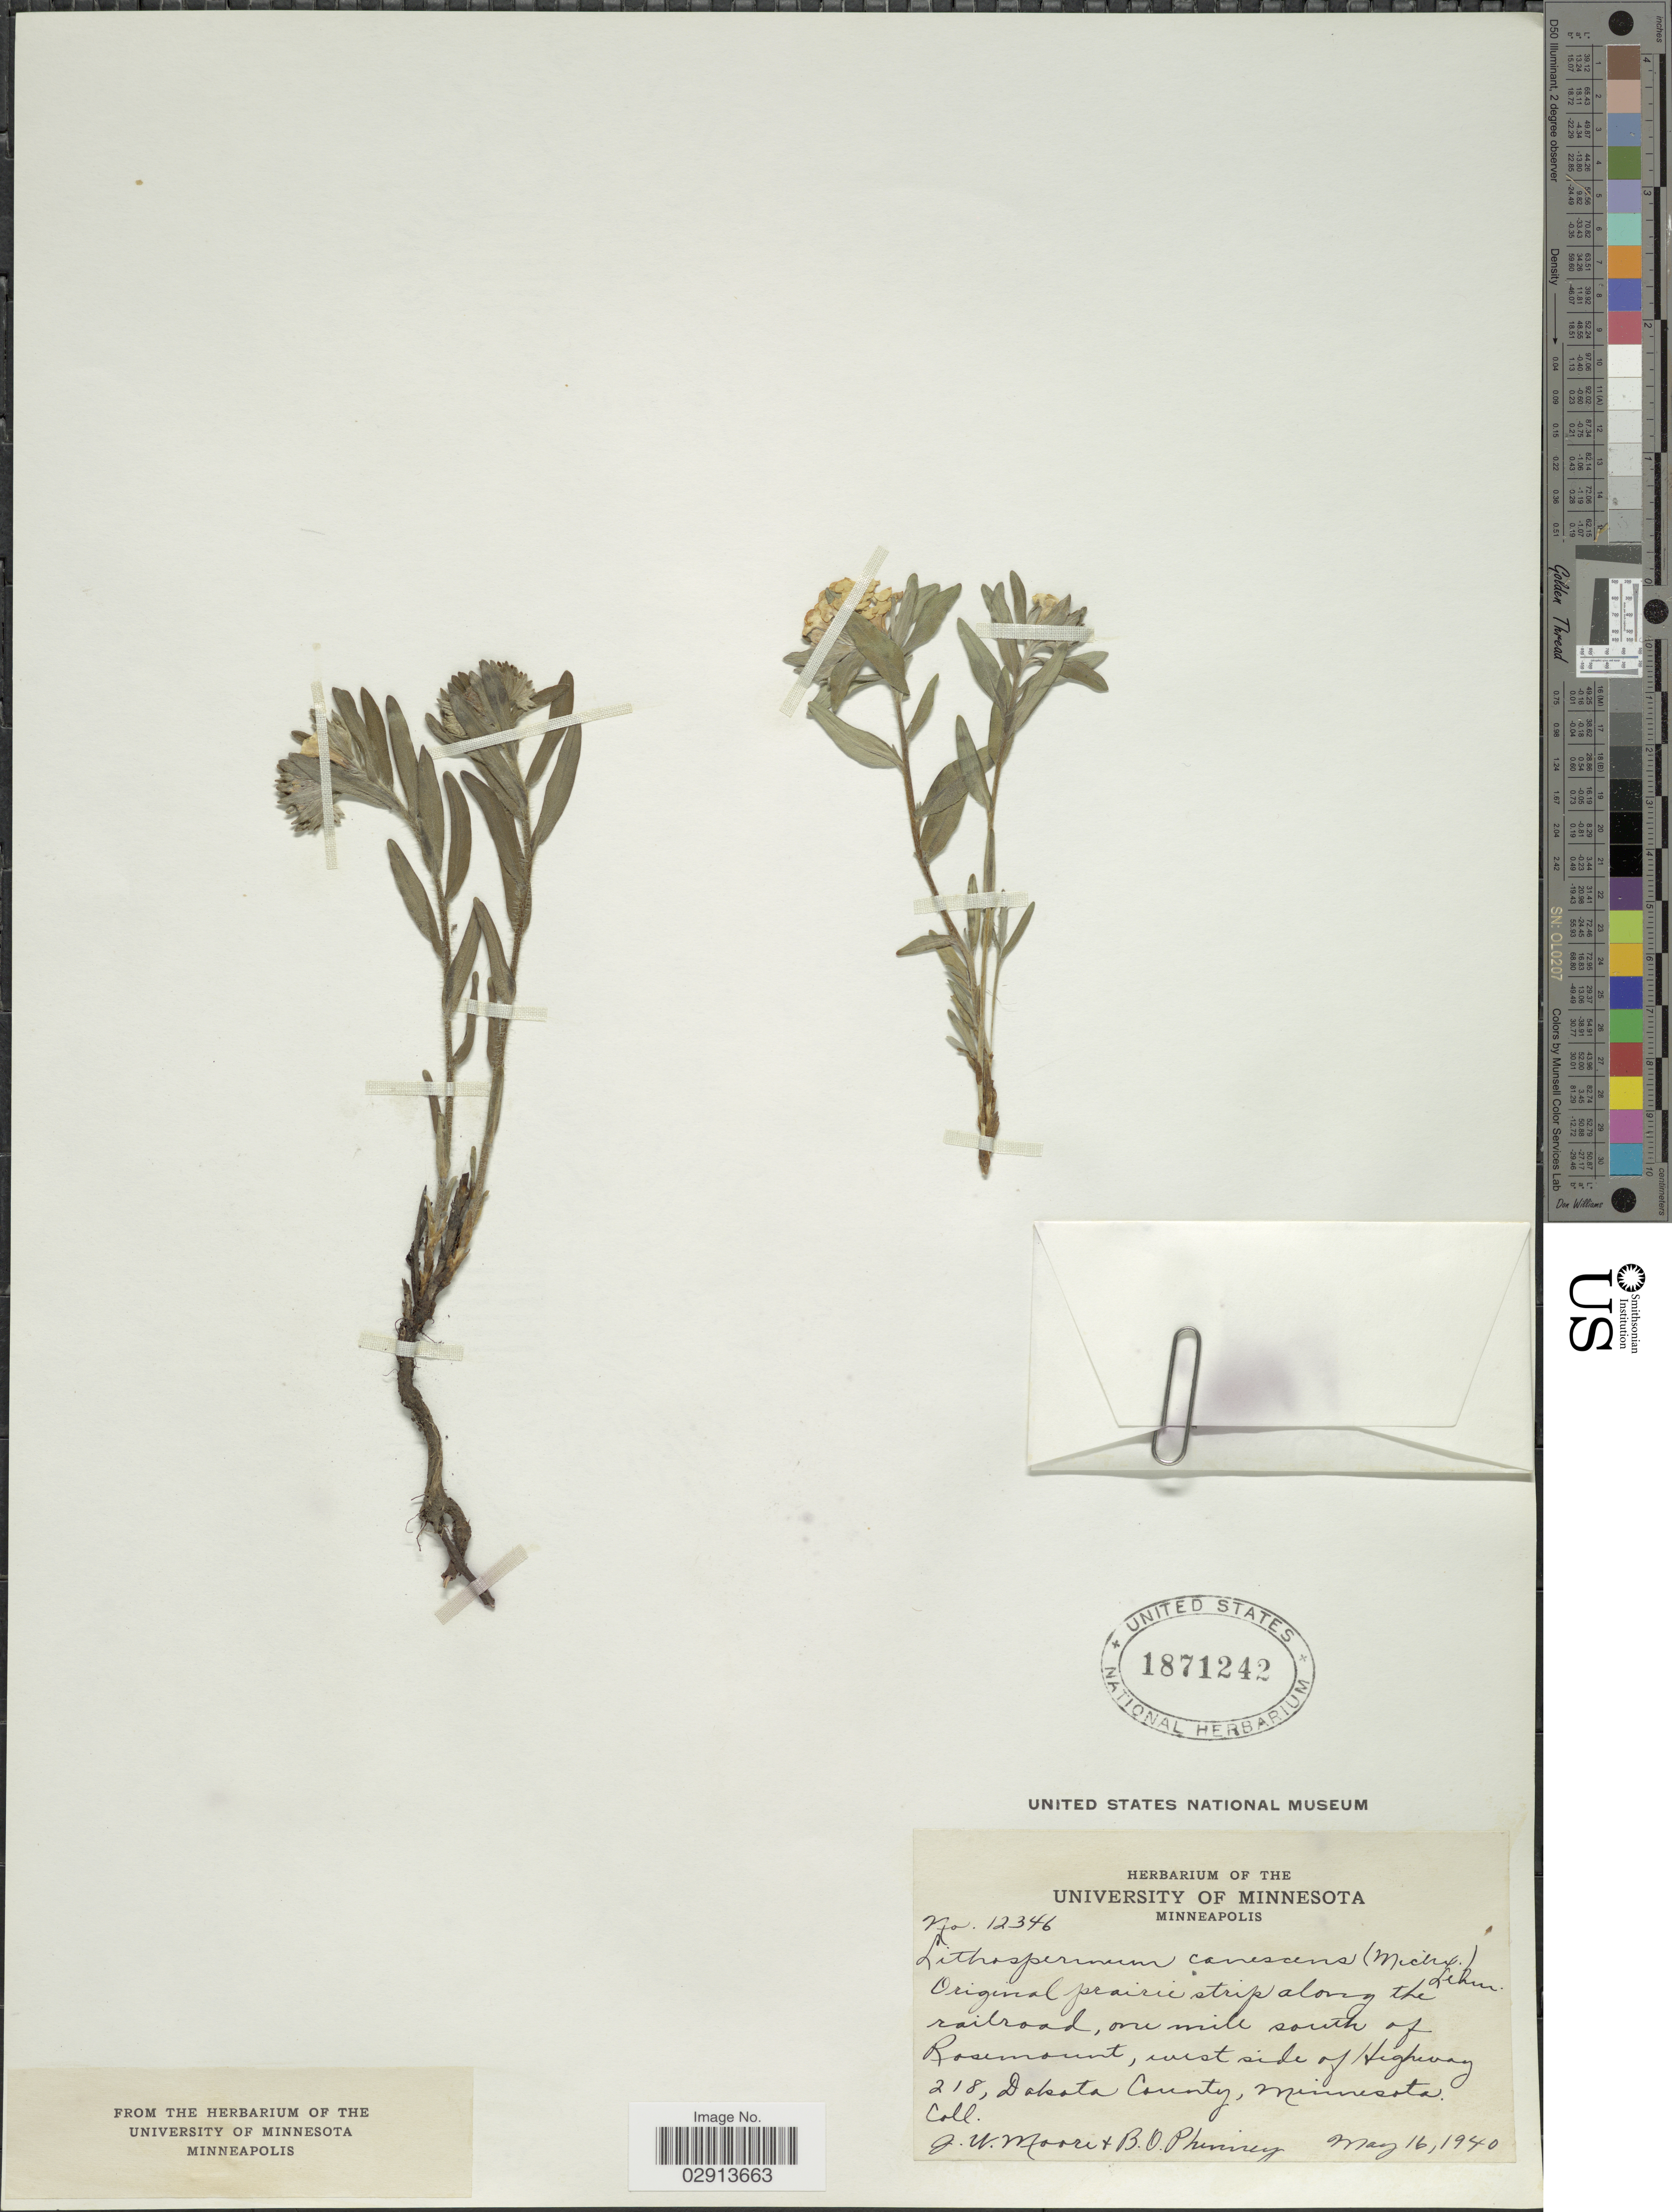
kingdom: Plantae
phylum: Tracheophyta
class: Magnoliopsida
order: Boraginales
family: Boraginaceae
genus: Lithospermum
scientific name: Lithospermum canescens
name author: (Michx.) Lehm.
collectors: J. Moore & B. Phinney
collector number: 12346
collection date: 1940-05-16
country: United States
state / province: Minnesota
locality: Original prairie strip along the railroad, one mile south of Rosemount, west side of Highway 218, Dakota County, Minnesota.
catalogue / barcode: US 1871242